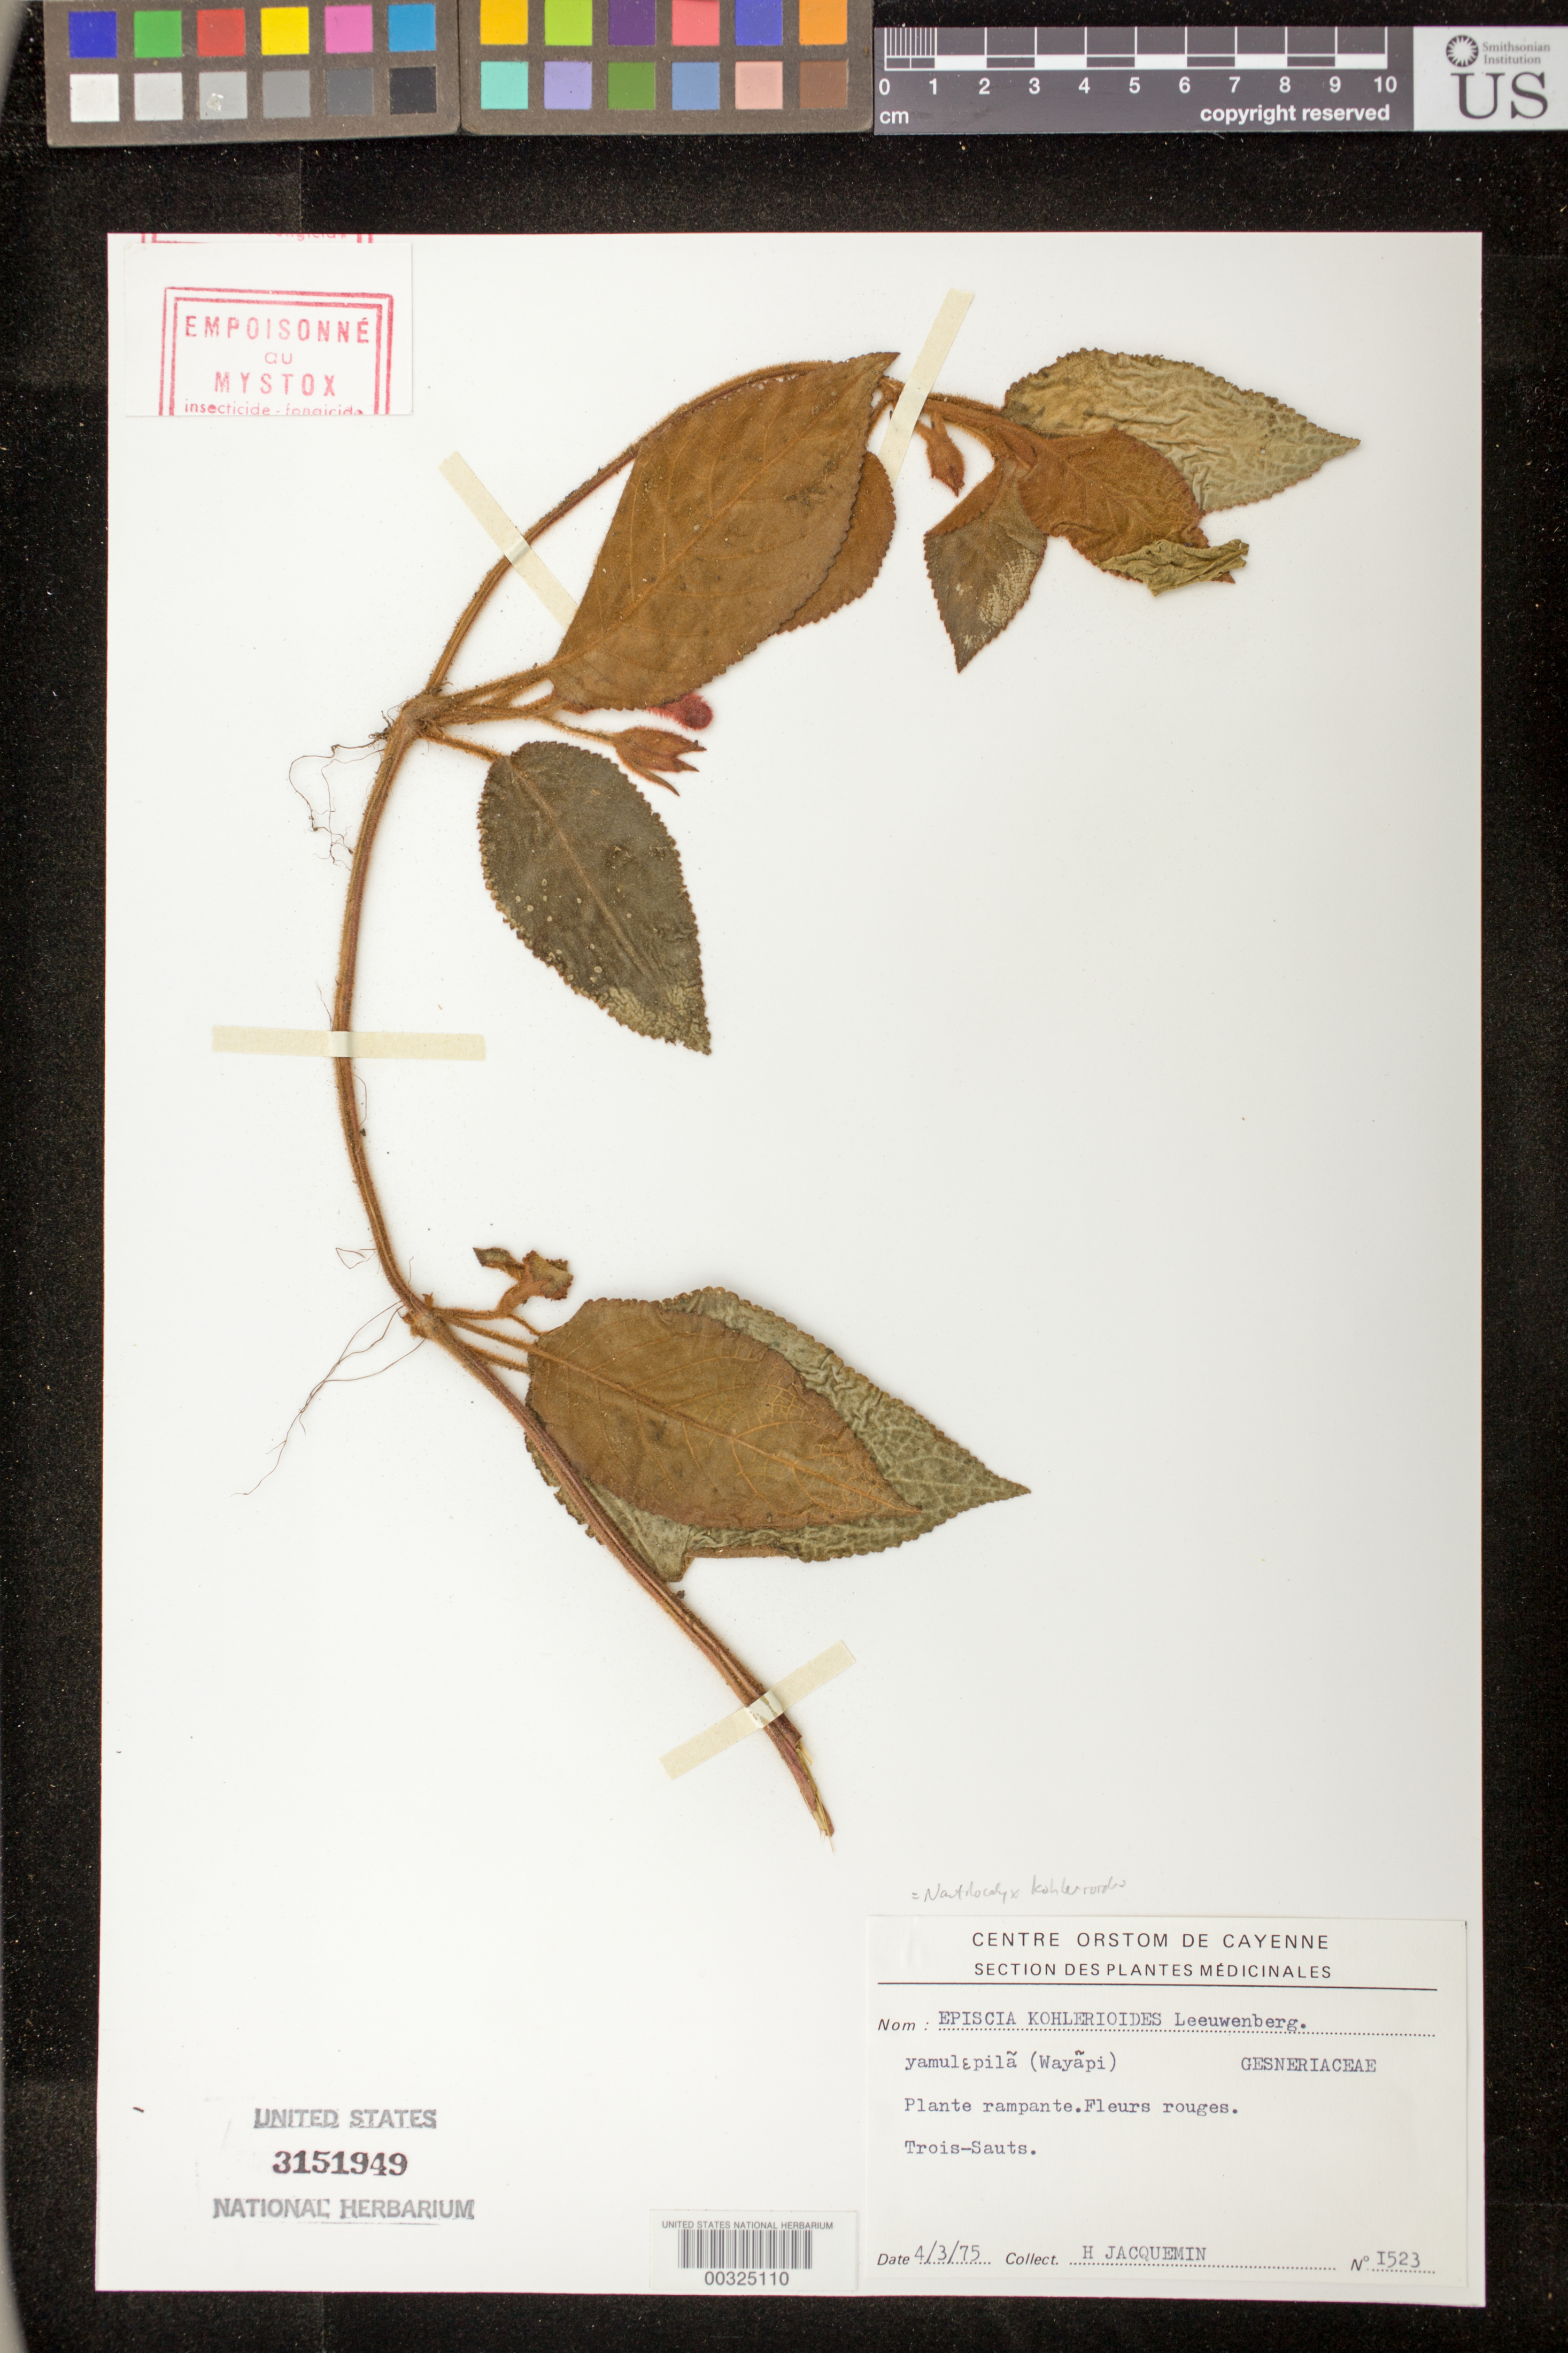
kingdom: Plantae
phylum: Tracheophyta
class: Magnoliopsida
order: Lamiales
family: Gesneriaceae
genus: Nautilocalyx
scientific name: Nautilocalyx kohlerioides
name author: (Leeuwenb.) Wiehler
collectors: H. Jacquemin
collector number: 1523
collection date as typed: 04 Mar 1975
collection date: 1975-03-04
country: French Guiana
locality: Trois-Sauts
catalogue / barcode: US 3151949